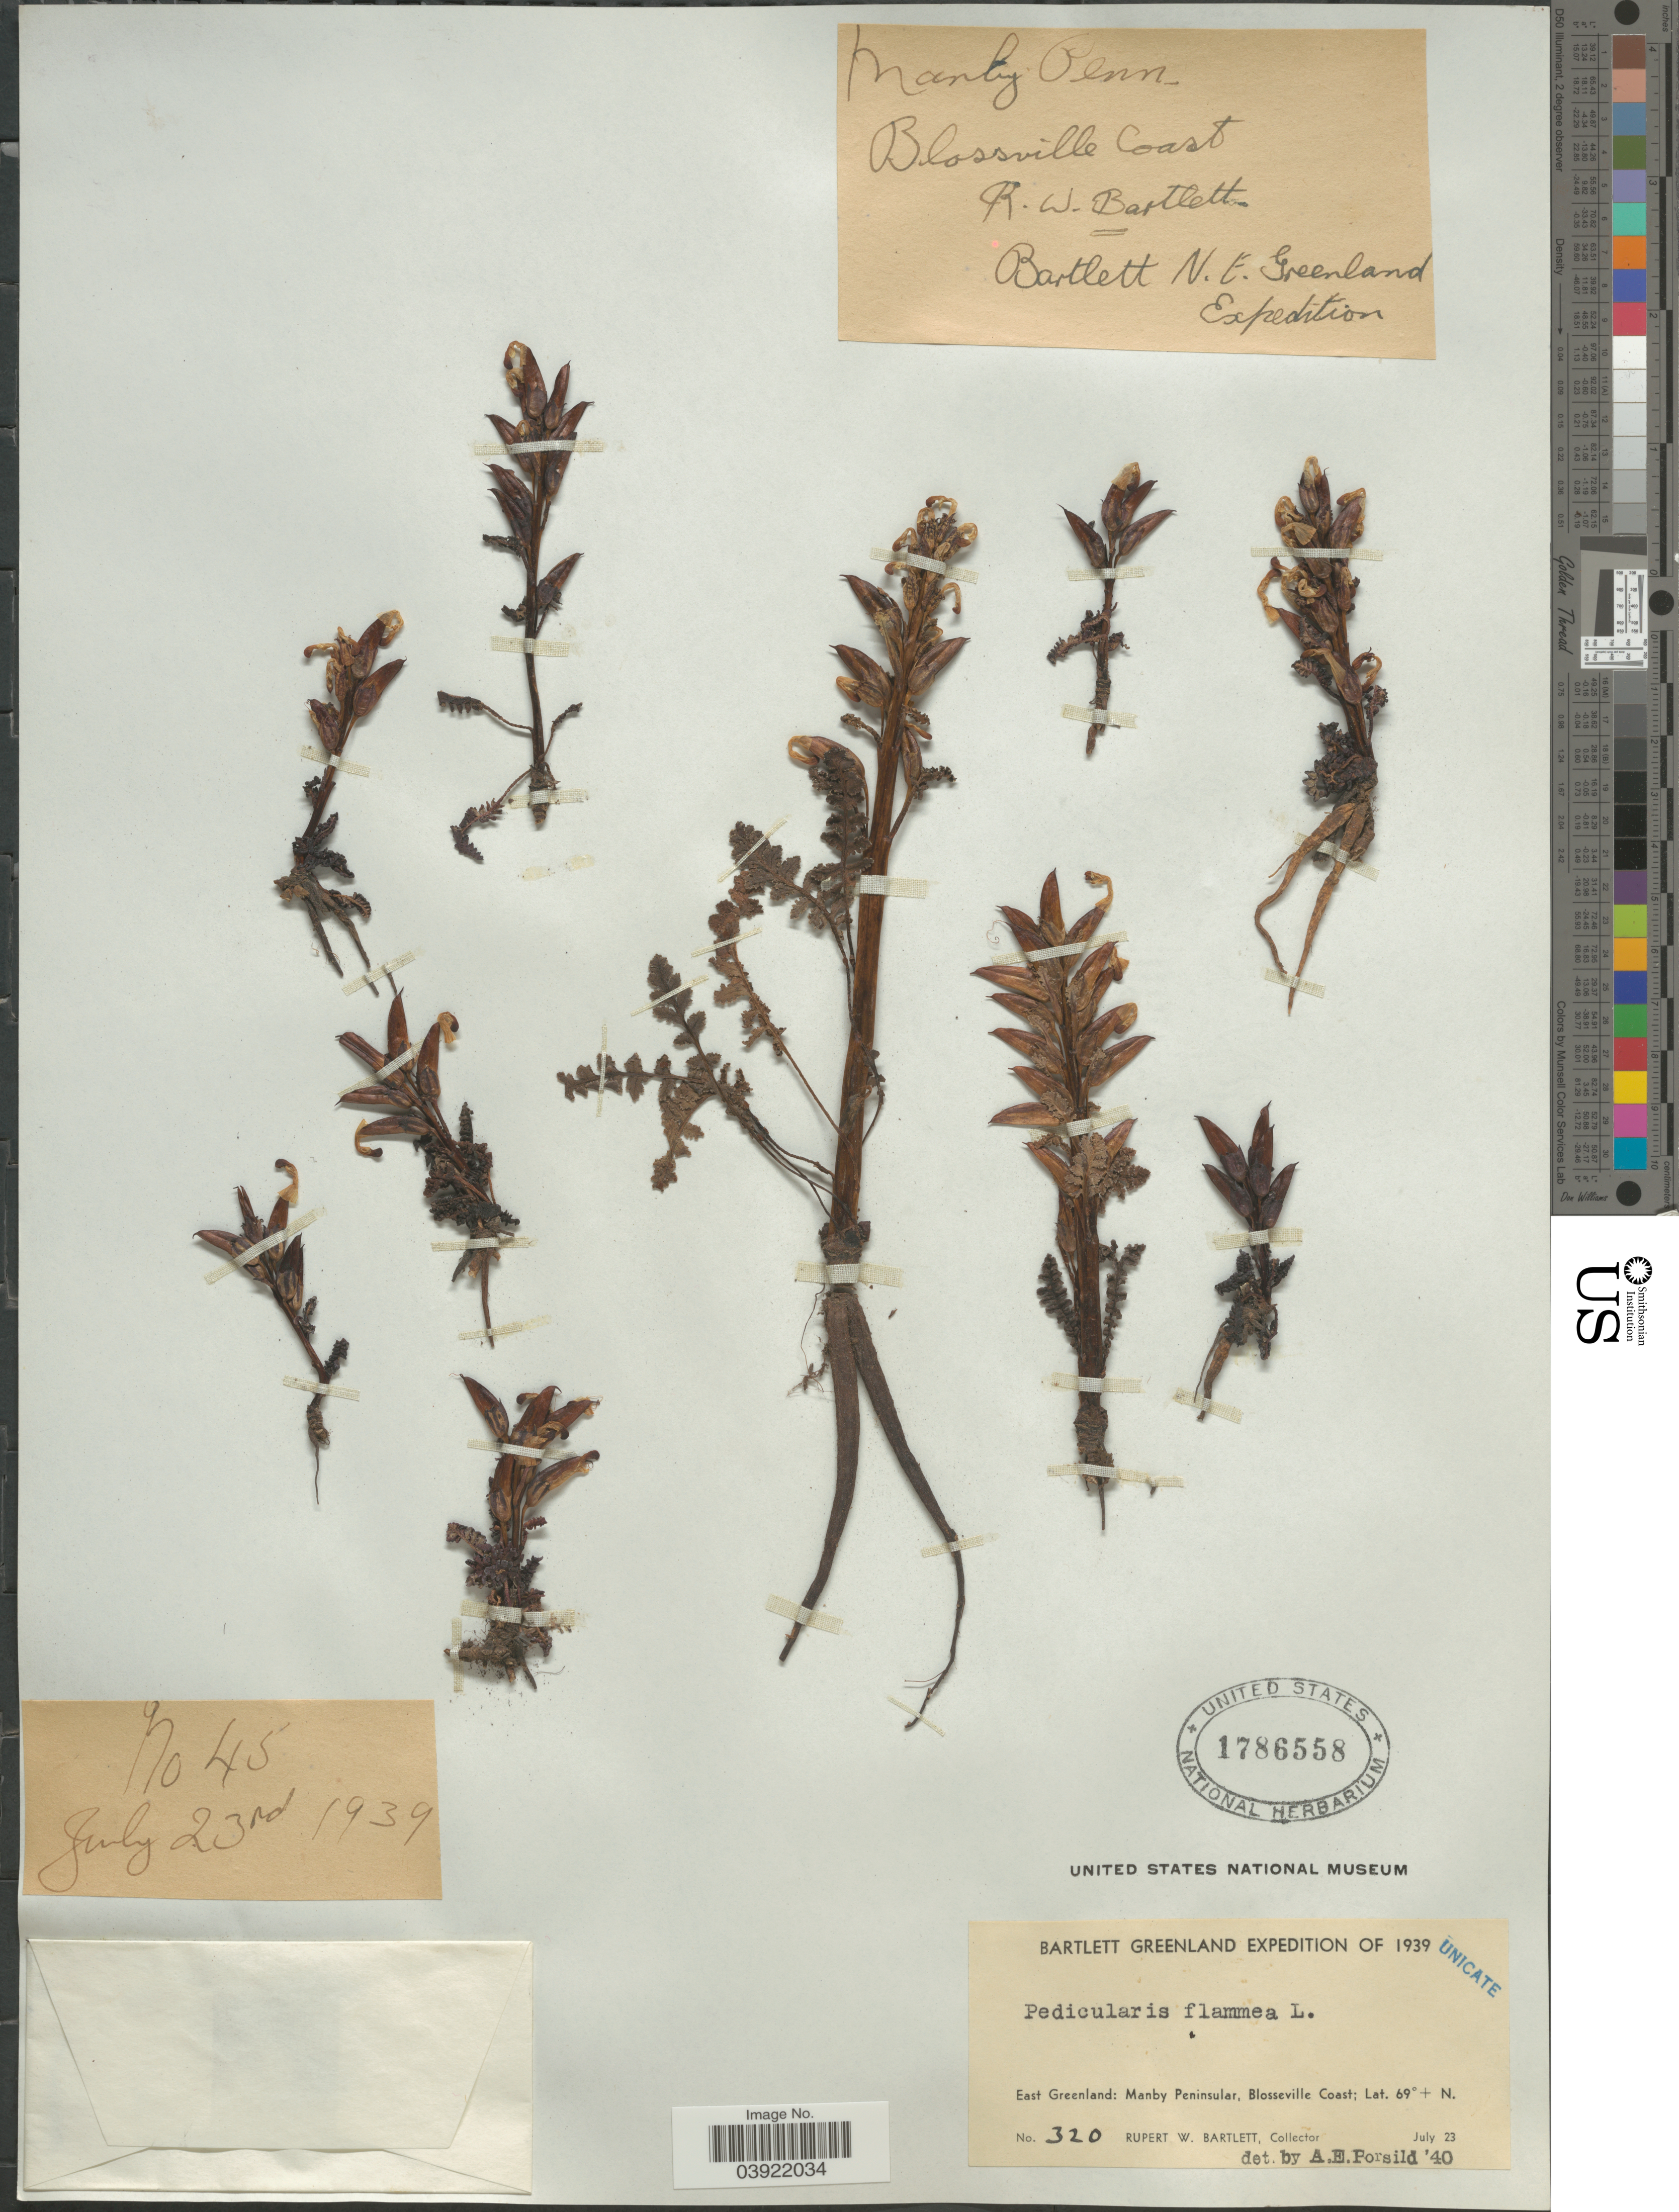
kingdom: Plantae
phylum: Tracheophyta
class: Magnoliopsida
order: Lamiales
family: Orobanchaceae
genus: Pedicularis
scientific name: Pedicularis flammea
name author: L.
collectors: R. W. Bartlett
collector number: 45/320?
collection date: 1939-07-23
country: Greenland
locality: East Greenland: Manby Peninsular, Blosseville Coast. Blossville Coast. N.E. Greenland.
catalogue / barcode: US 1786558